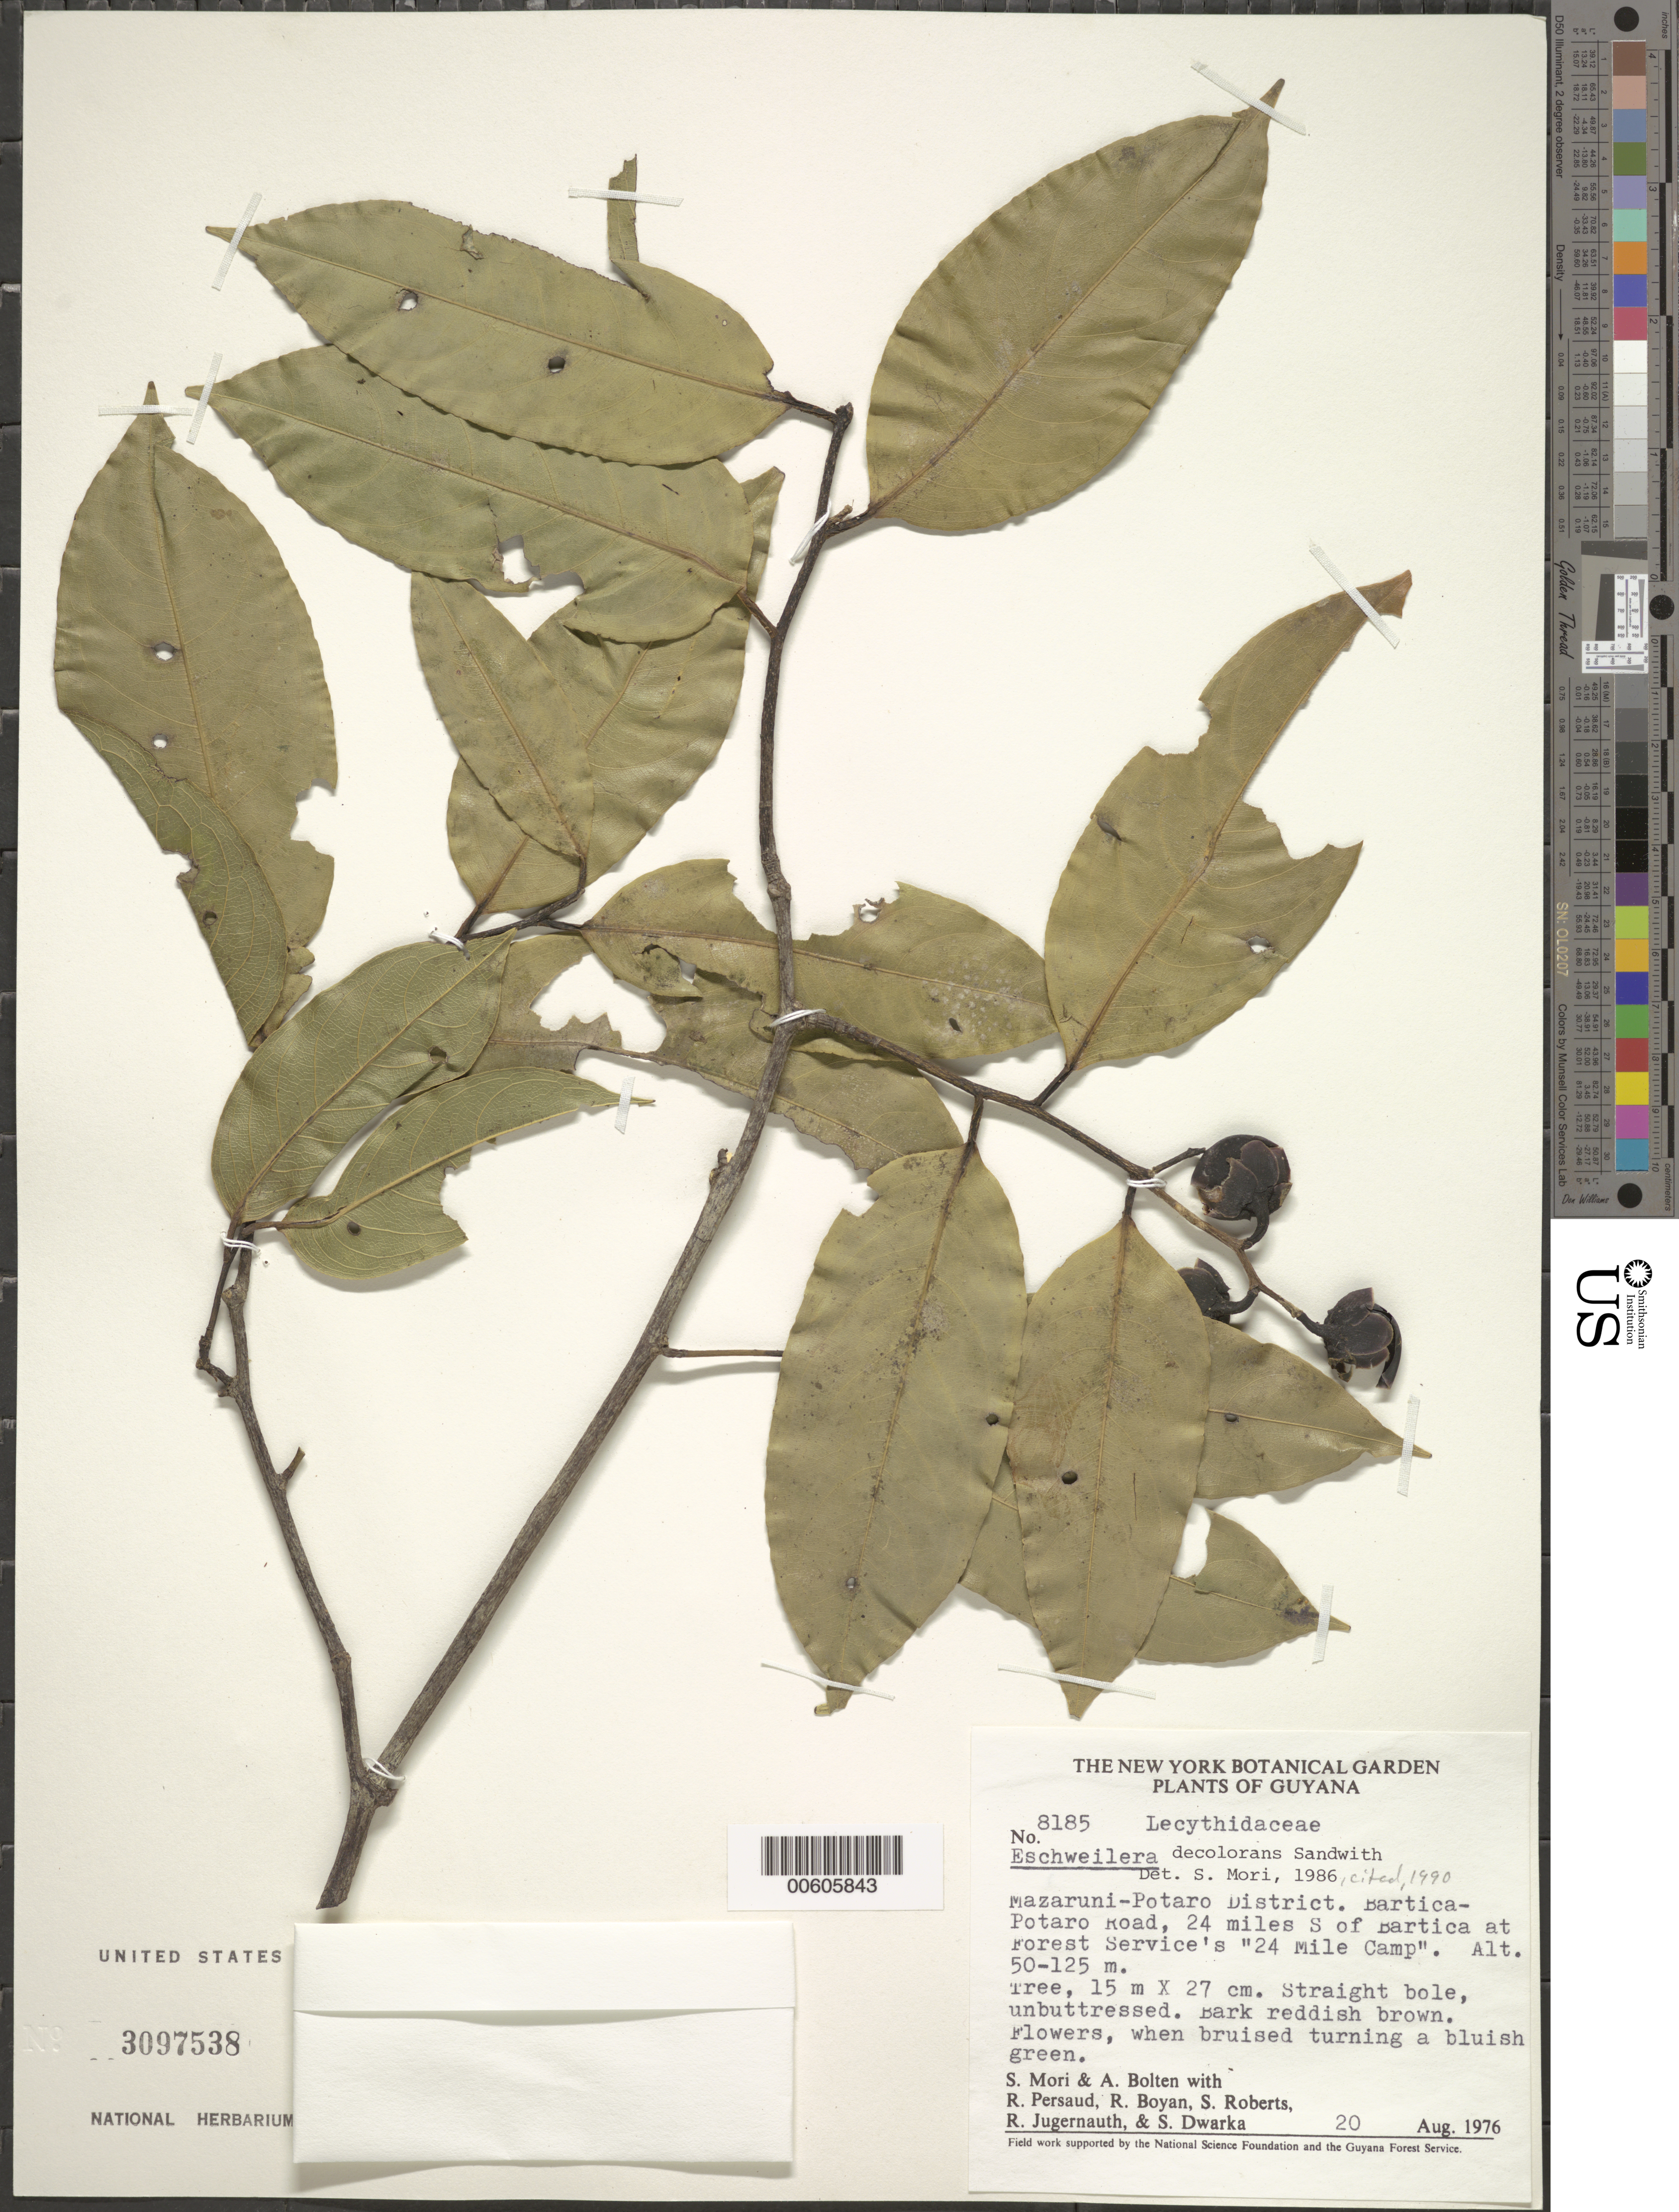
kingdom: Plantae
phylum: Tracheophyta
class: Magnoliopsida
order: Ericales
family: Lecythidaceae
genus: Eschweilera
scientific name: Eschweilera decolorans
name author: Sandwith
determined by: Mori, Scott A.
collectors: S. Mori, A. Bolten, R. Persaud, R. Boyan, S. Roberts, R. Jugernauth & S. Dwarka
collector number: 8185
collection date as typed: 20-Aug-76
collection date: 1976-08-20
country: Guyana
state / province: Cuyuni-Mazaruni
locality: Bartica-Potaro Road, 24 mi. S of Bartica at Forest service "24 Mile Camp"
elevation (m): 50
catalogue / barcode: US 3097538